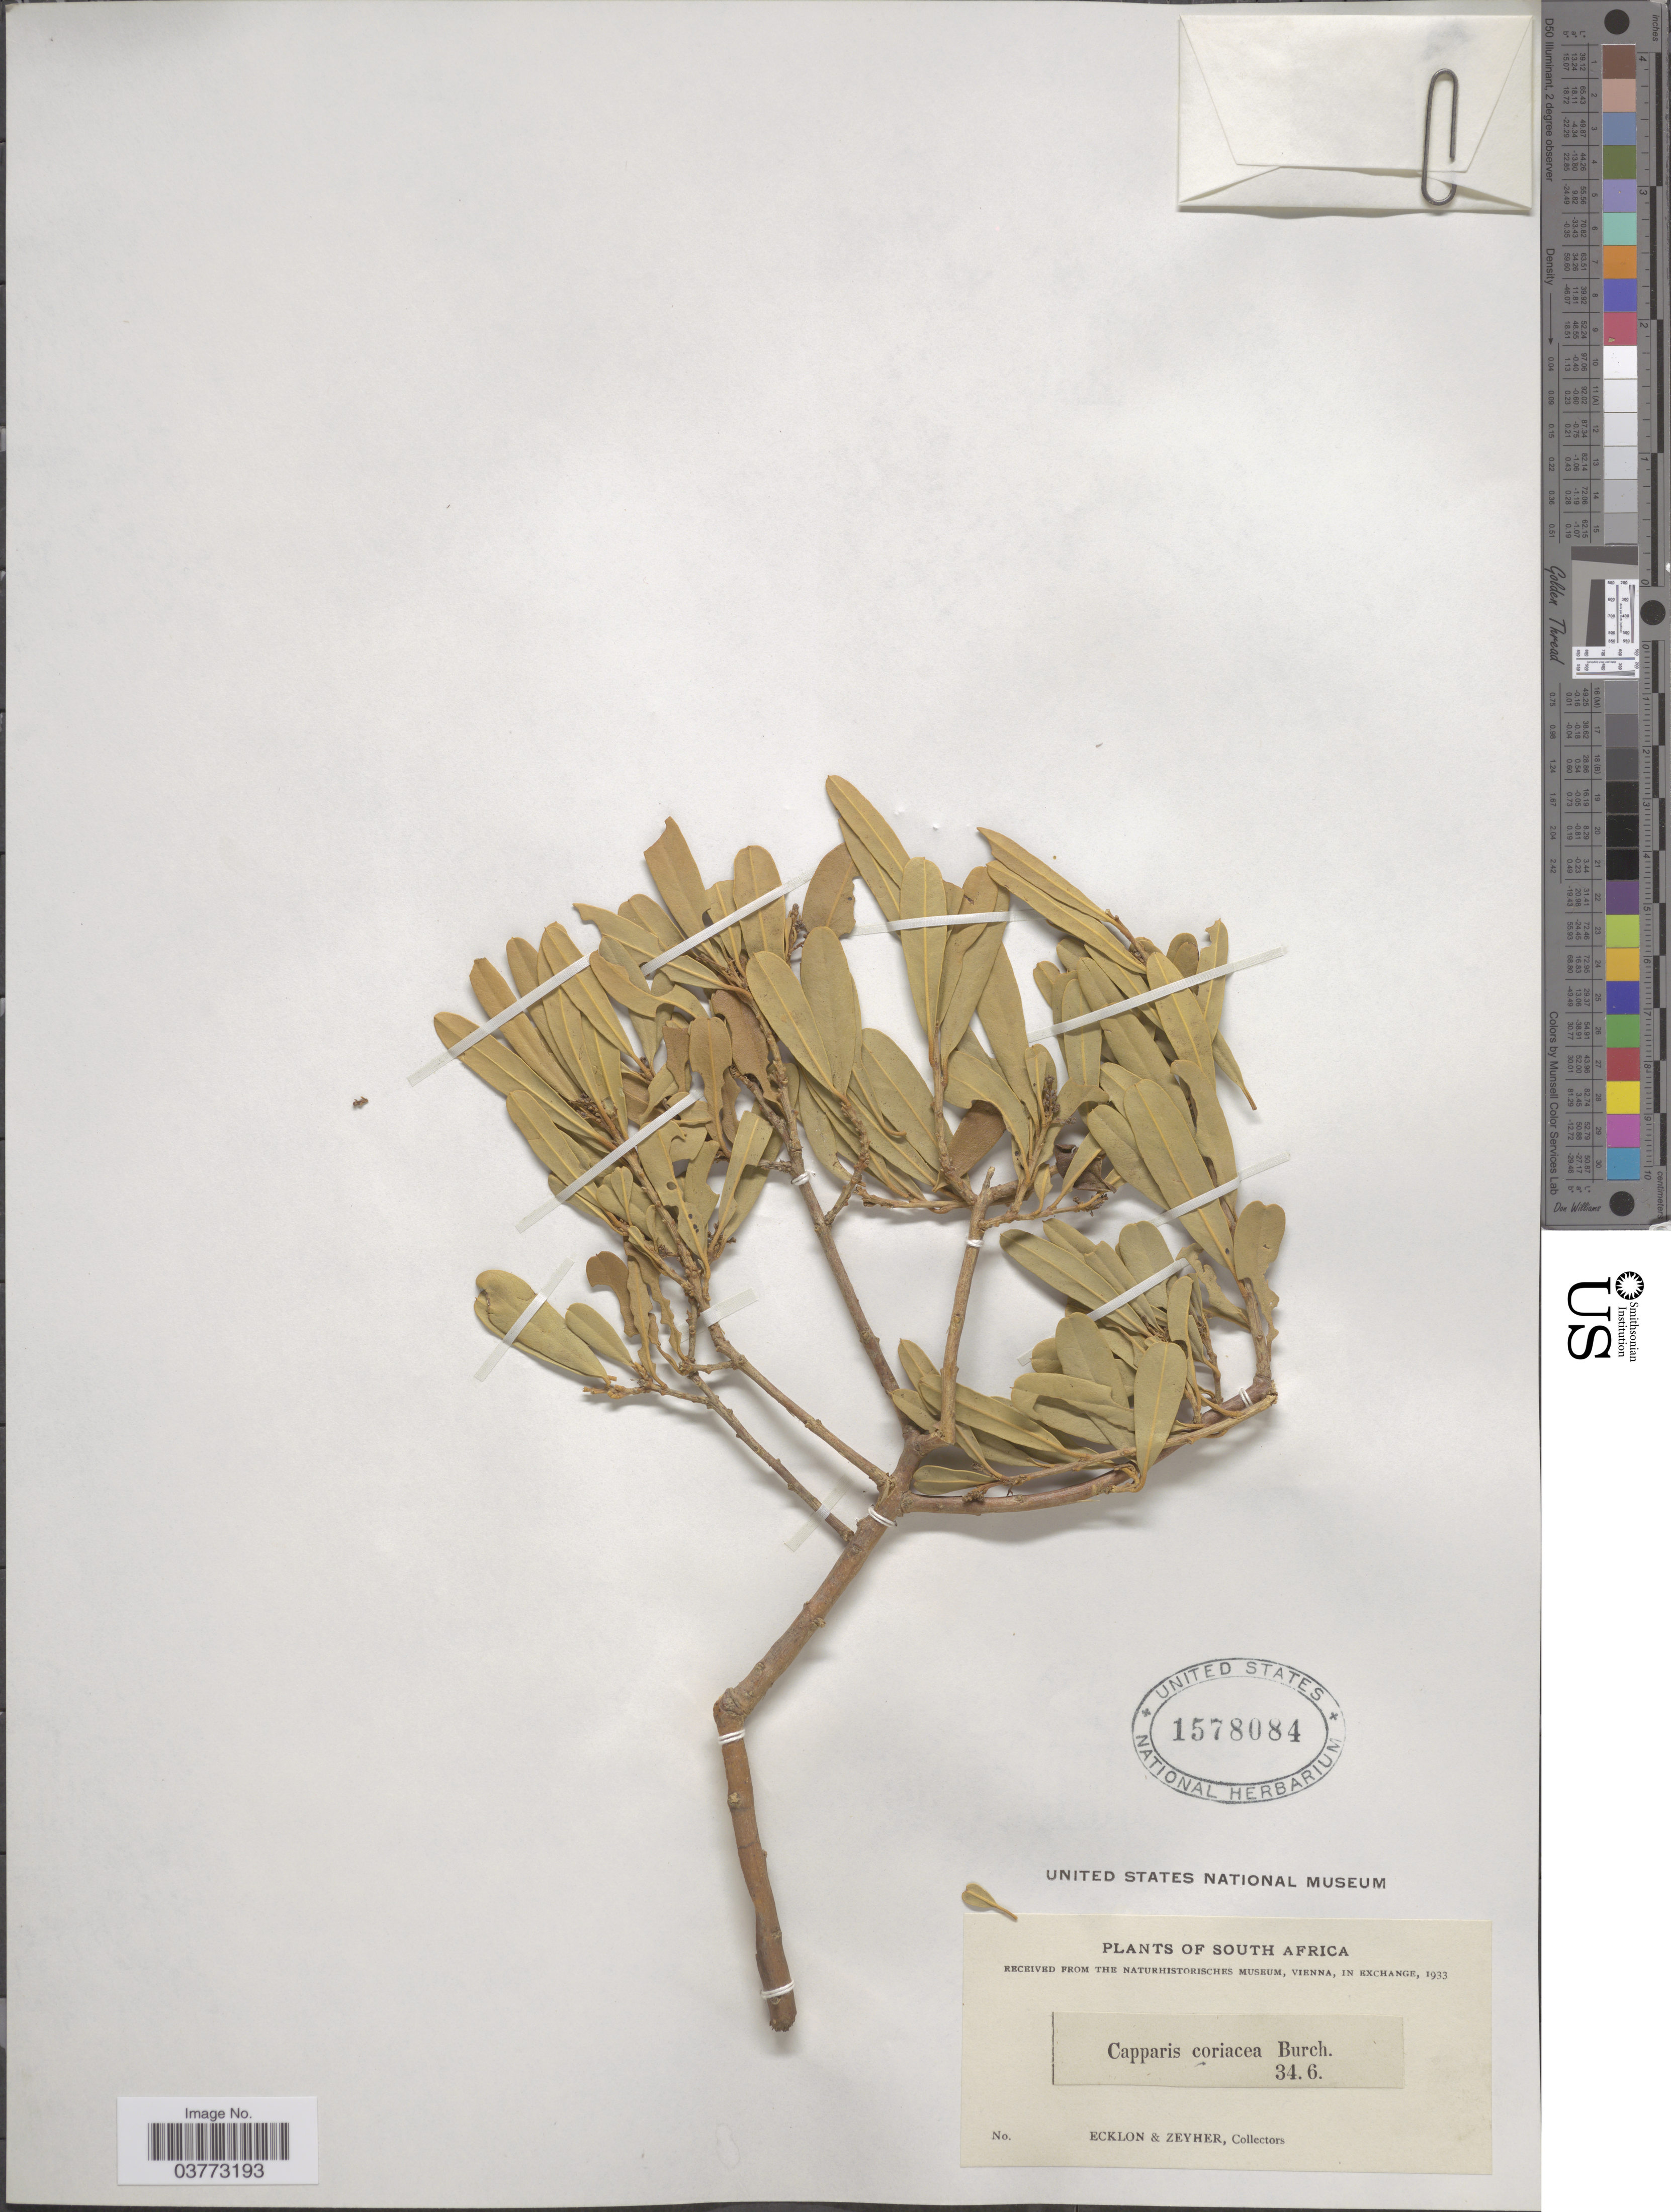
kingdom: Plantae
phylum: Tracheophyta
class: Magnoliopsida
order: Brassicales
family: Capparaceae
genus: Capparis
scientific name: Capparis coriacea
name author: Burch. ex DC.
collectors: -. Ecklon & -. Zeyher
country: South Africa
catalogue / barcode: US 1578084